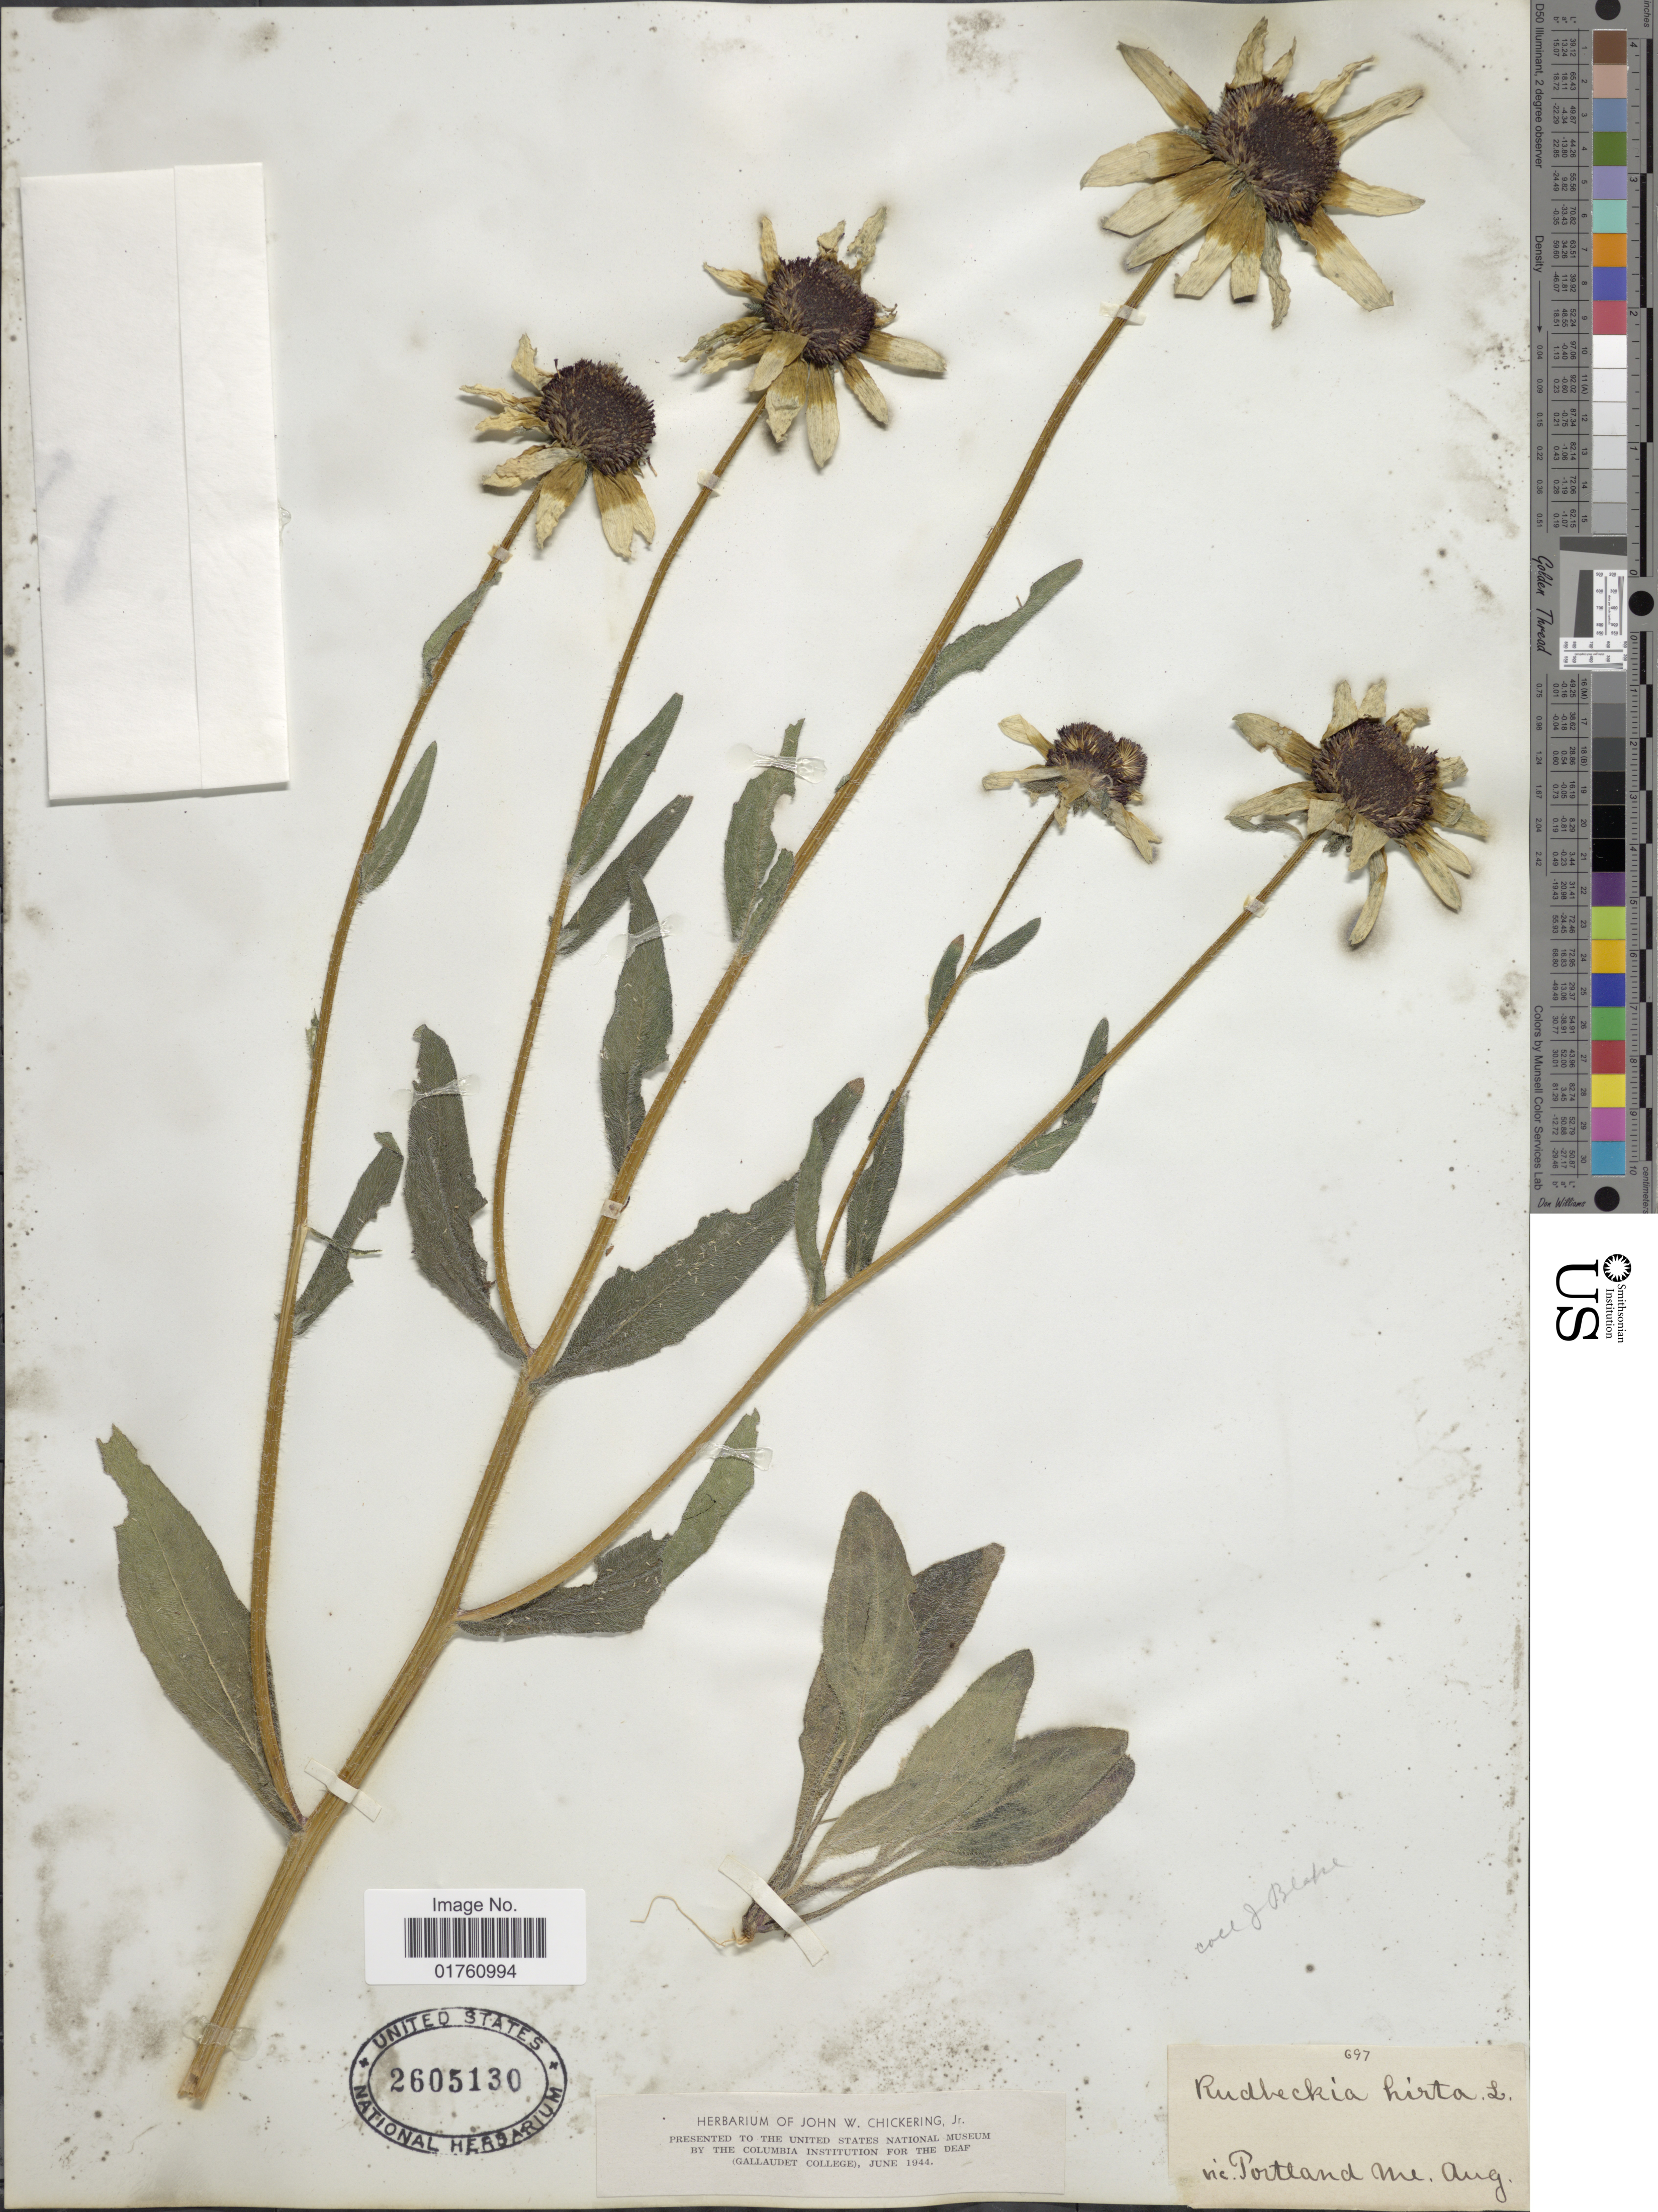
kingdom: Plantae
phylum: Tracheophyta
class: Magnoliopsida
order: Asterales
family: Asteraceae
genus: Rudbeckia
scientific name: Rudbeckia hirta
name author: L.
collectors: ex herb. J.W. Chickering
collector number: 697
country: United States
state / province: Maine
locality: Vic Portland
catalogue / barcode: US 2605130